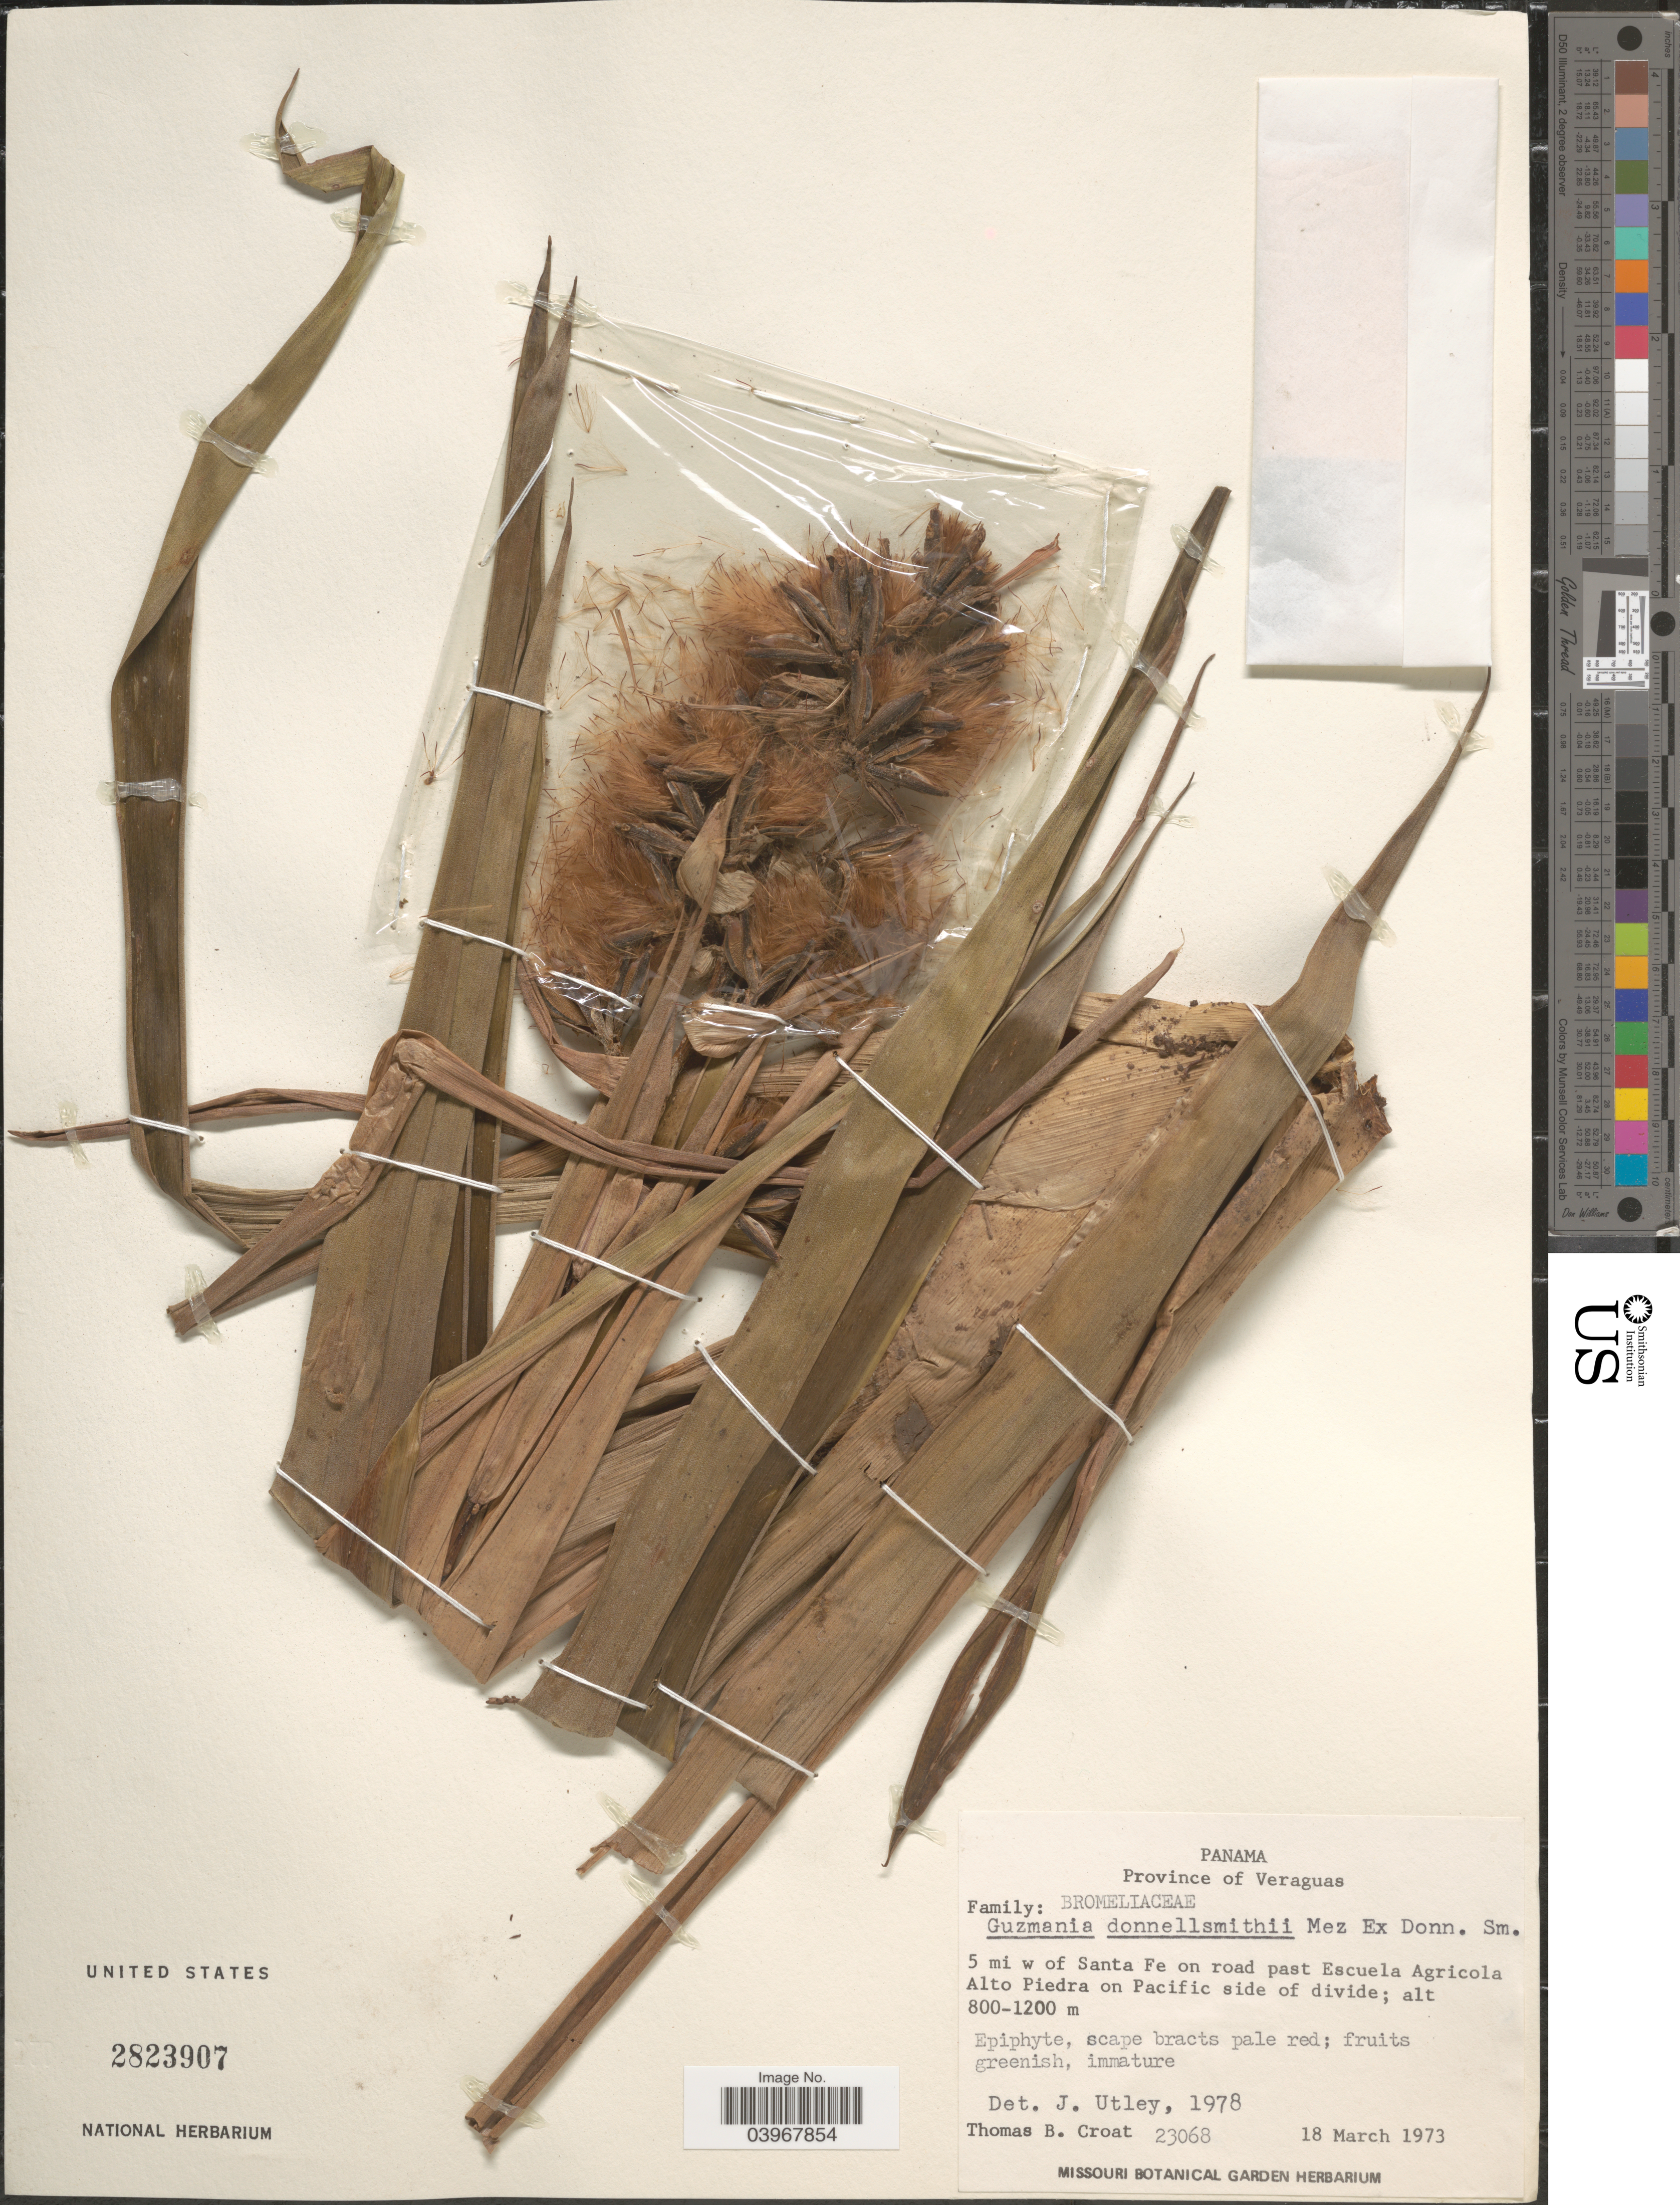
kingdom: Plantae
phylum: Tracheophyta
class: Liliopsida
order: Poales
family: Bromeliaceae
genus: Guzmania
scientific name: Guzmania donnellsmithii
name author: Mez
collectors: T. B. Croat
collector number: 23068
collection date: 1973-03-18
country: Panama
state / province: Veraguas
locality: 5 mi w of Santa Fe on road past Escuela Agricola Alto Piedra on Pacifici side of divide.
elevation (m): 800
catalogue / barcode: US 2823907